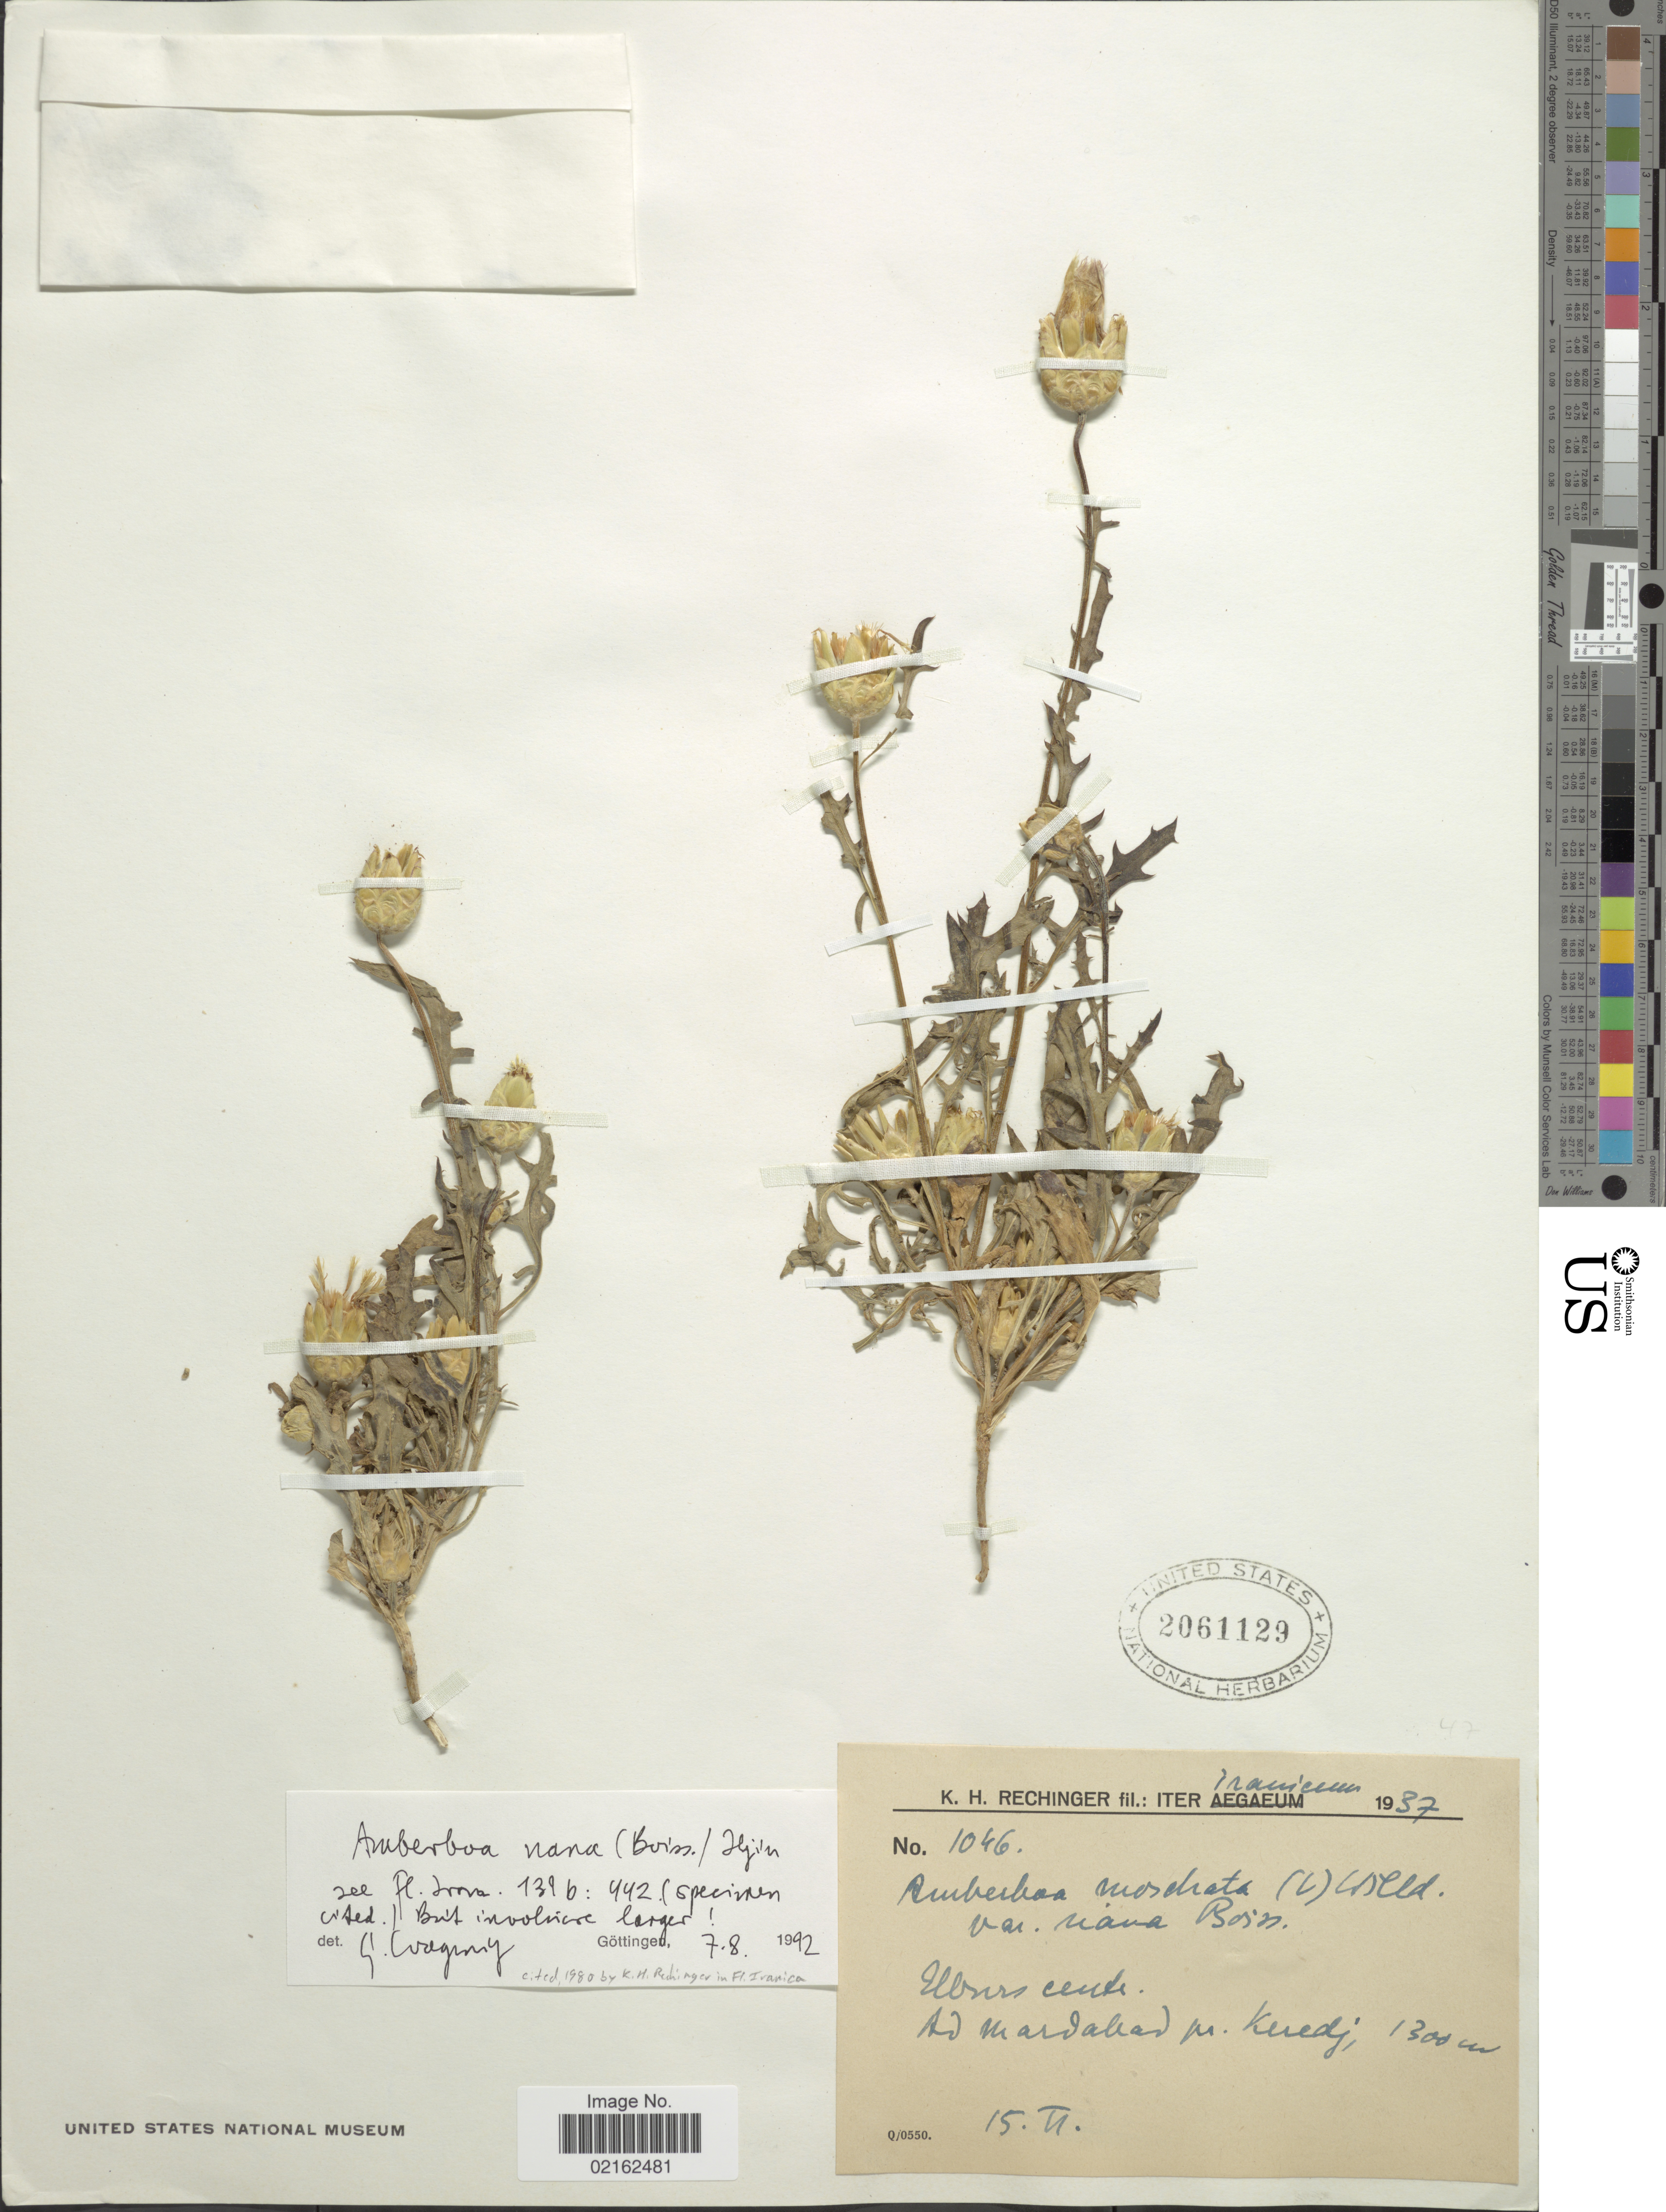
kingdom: Plantae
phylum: Tracheophyta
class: Magnoliopsida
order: Asterales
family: Asteraceae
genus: Amberboa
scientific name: Amberboa nana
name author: (Boiss.) Iljin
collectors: K. H. Rechinger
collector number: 1046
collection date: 1937-06-15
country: Iran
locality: Ad Mardabas [interpreted] pr. Keredj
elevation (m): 1300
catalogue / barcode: US 2061129